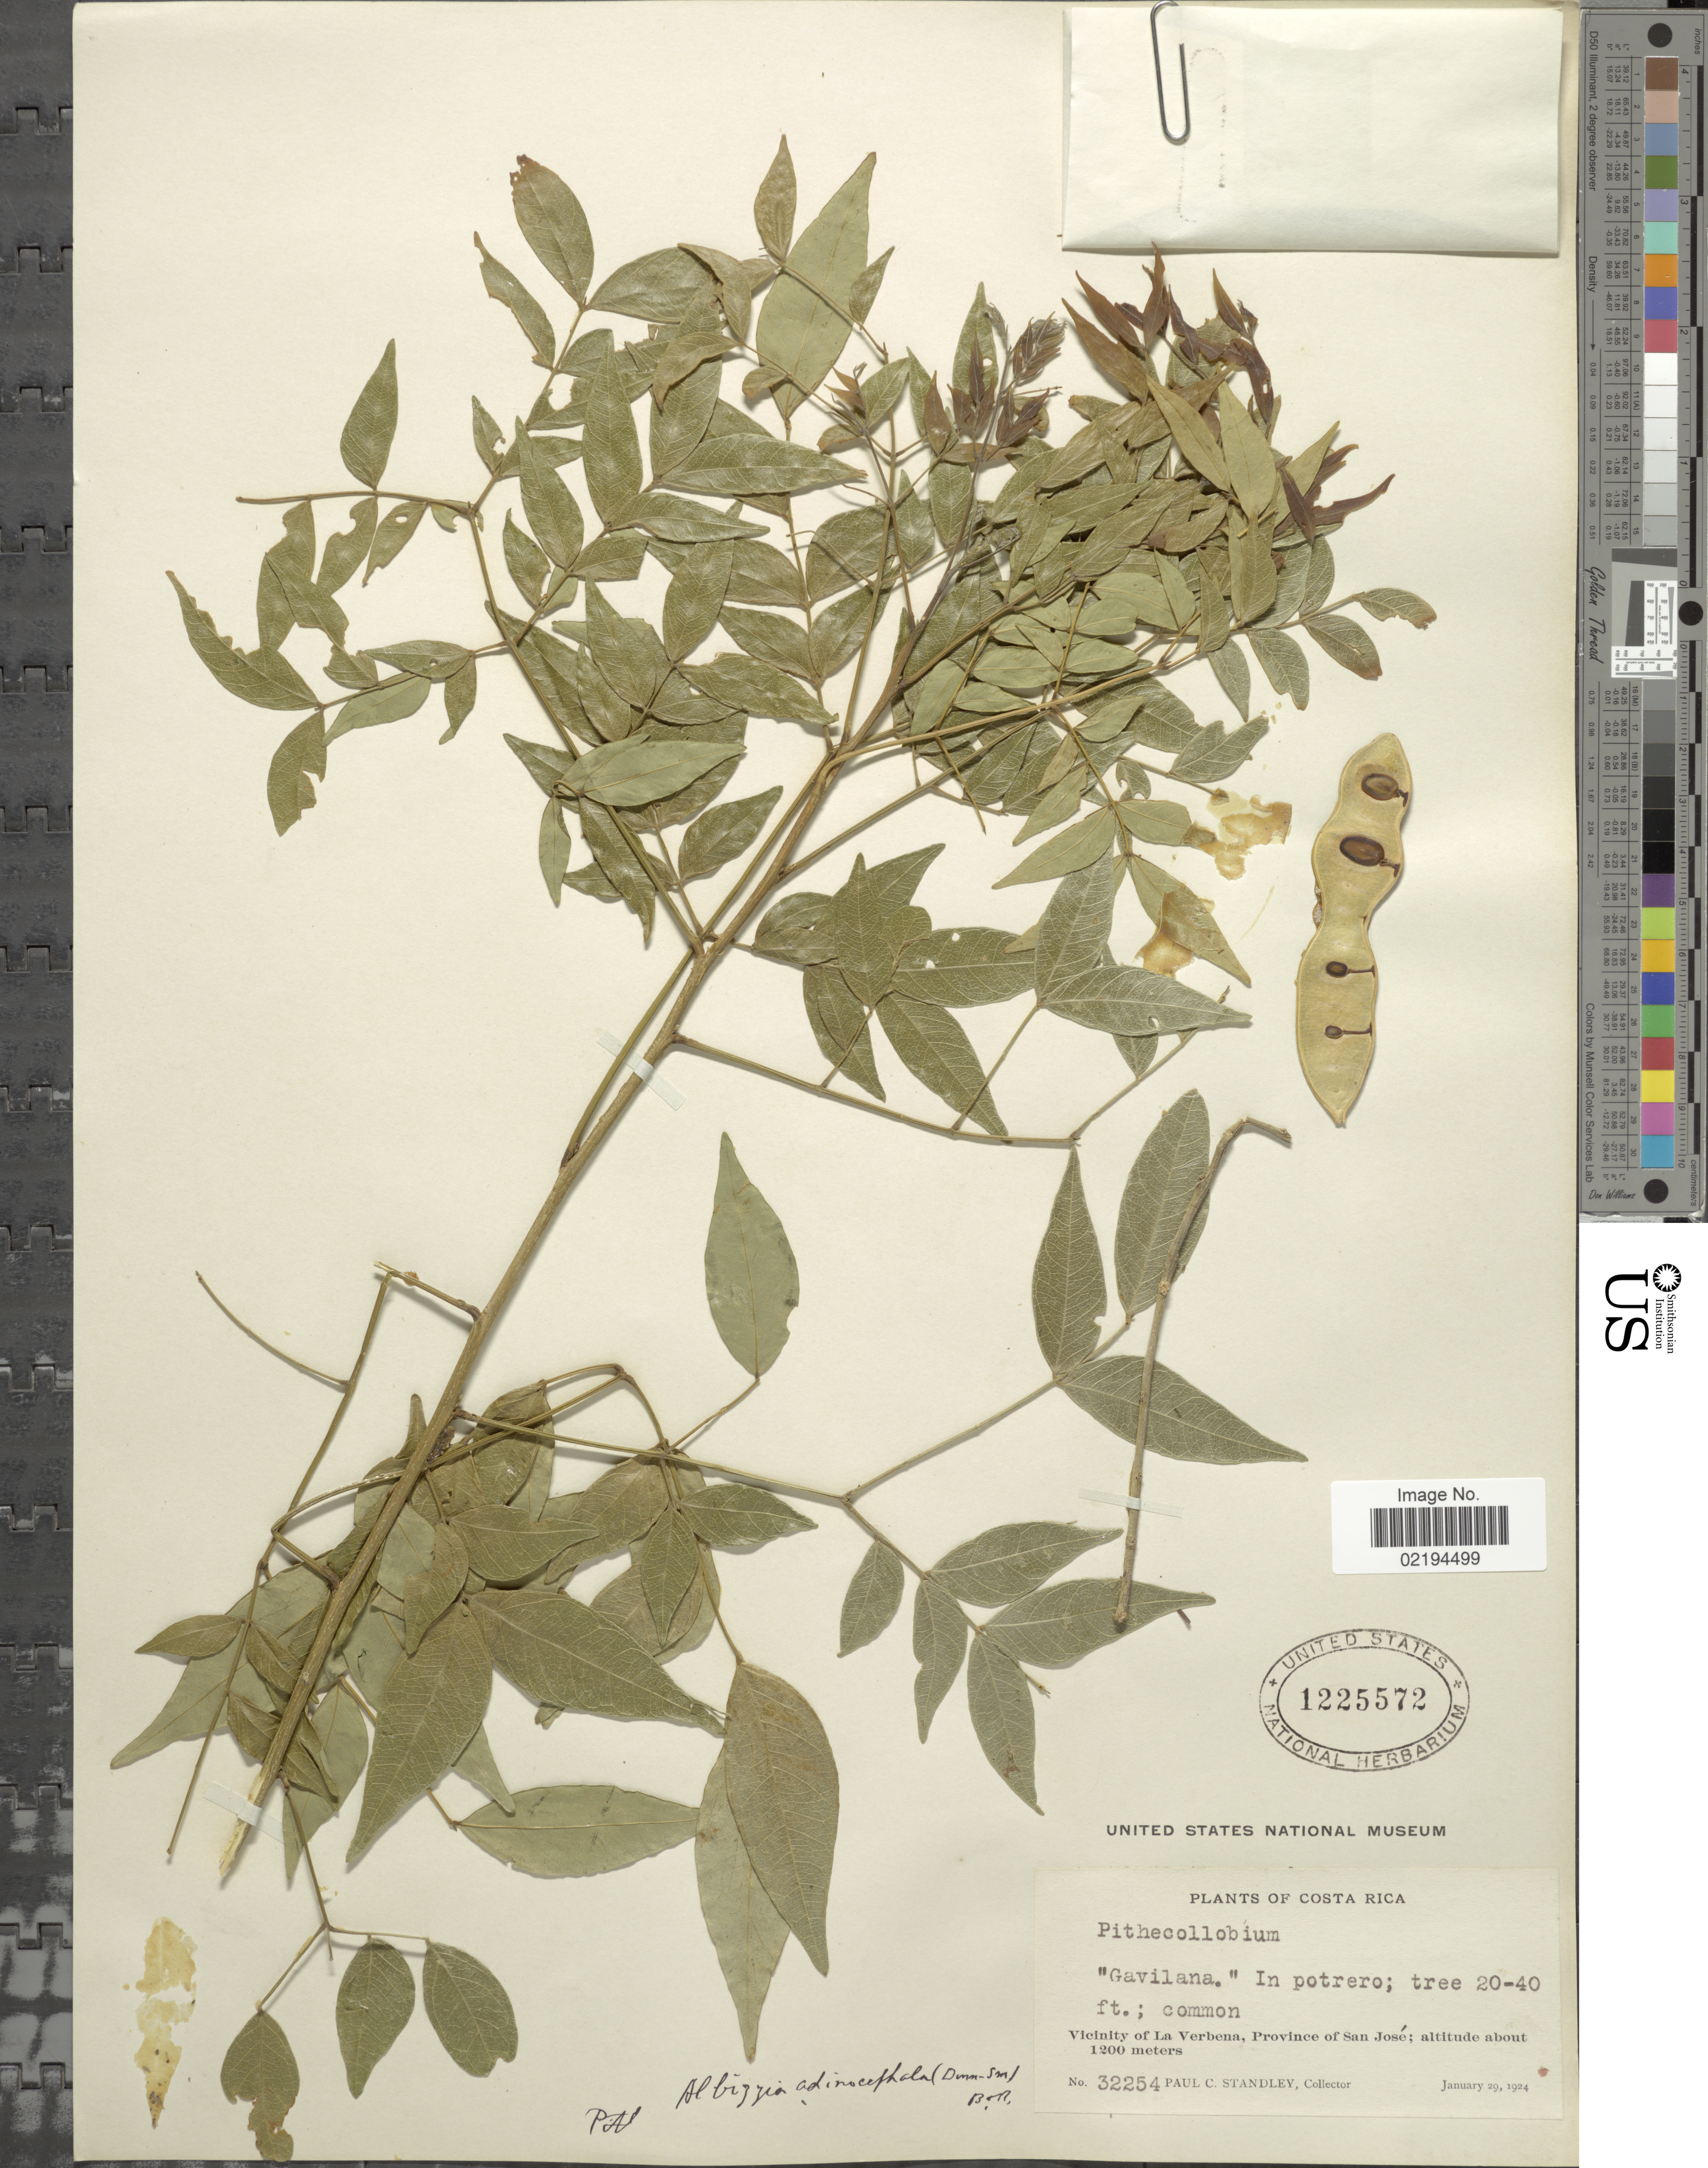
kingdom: Plantae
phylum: Tracheophyta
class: Magnoliopsida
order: Fabales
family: Fabaceae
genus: Pseudalbizzia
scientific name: Pseudalbizzia adinocephala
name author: (Donn. Sm.) Koenen & Duno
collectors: P. C. Standley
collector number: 32254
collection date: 1924-01-29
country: Costa Rica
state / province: San José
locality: Vicinity of La Verbena.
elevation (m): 1200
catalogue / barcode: US 1225572